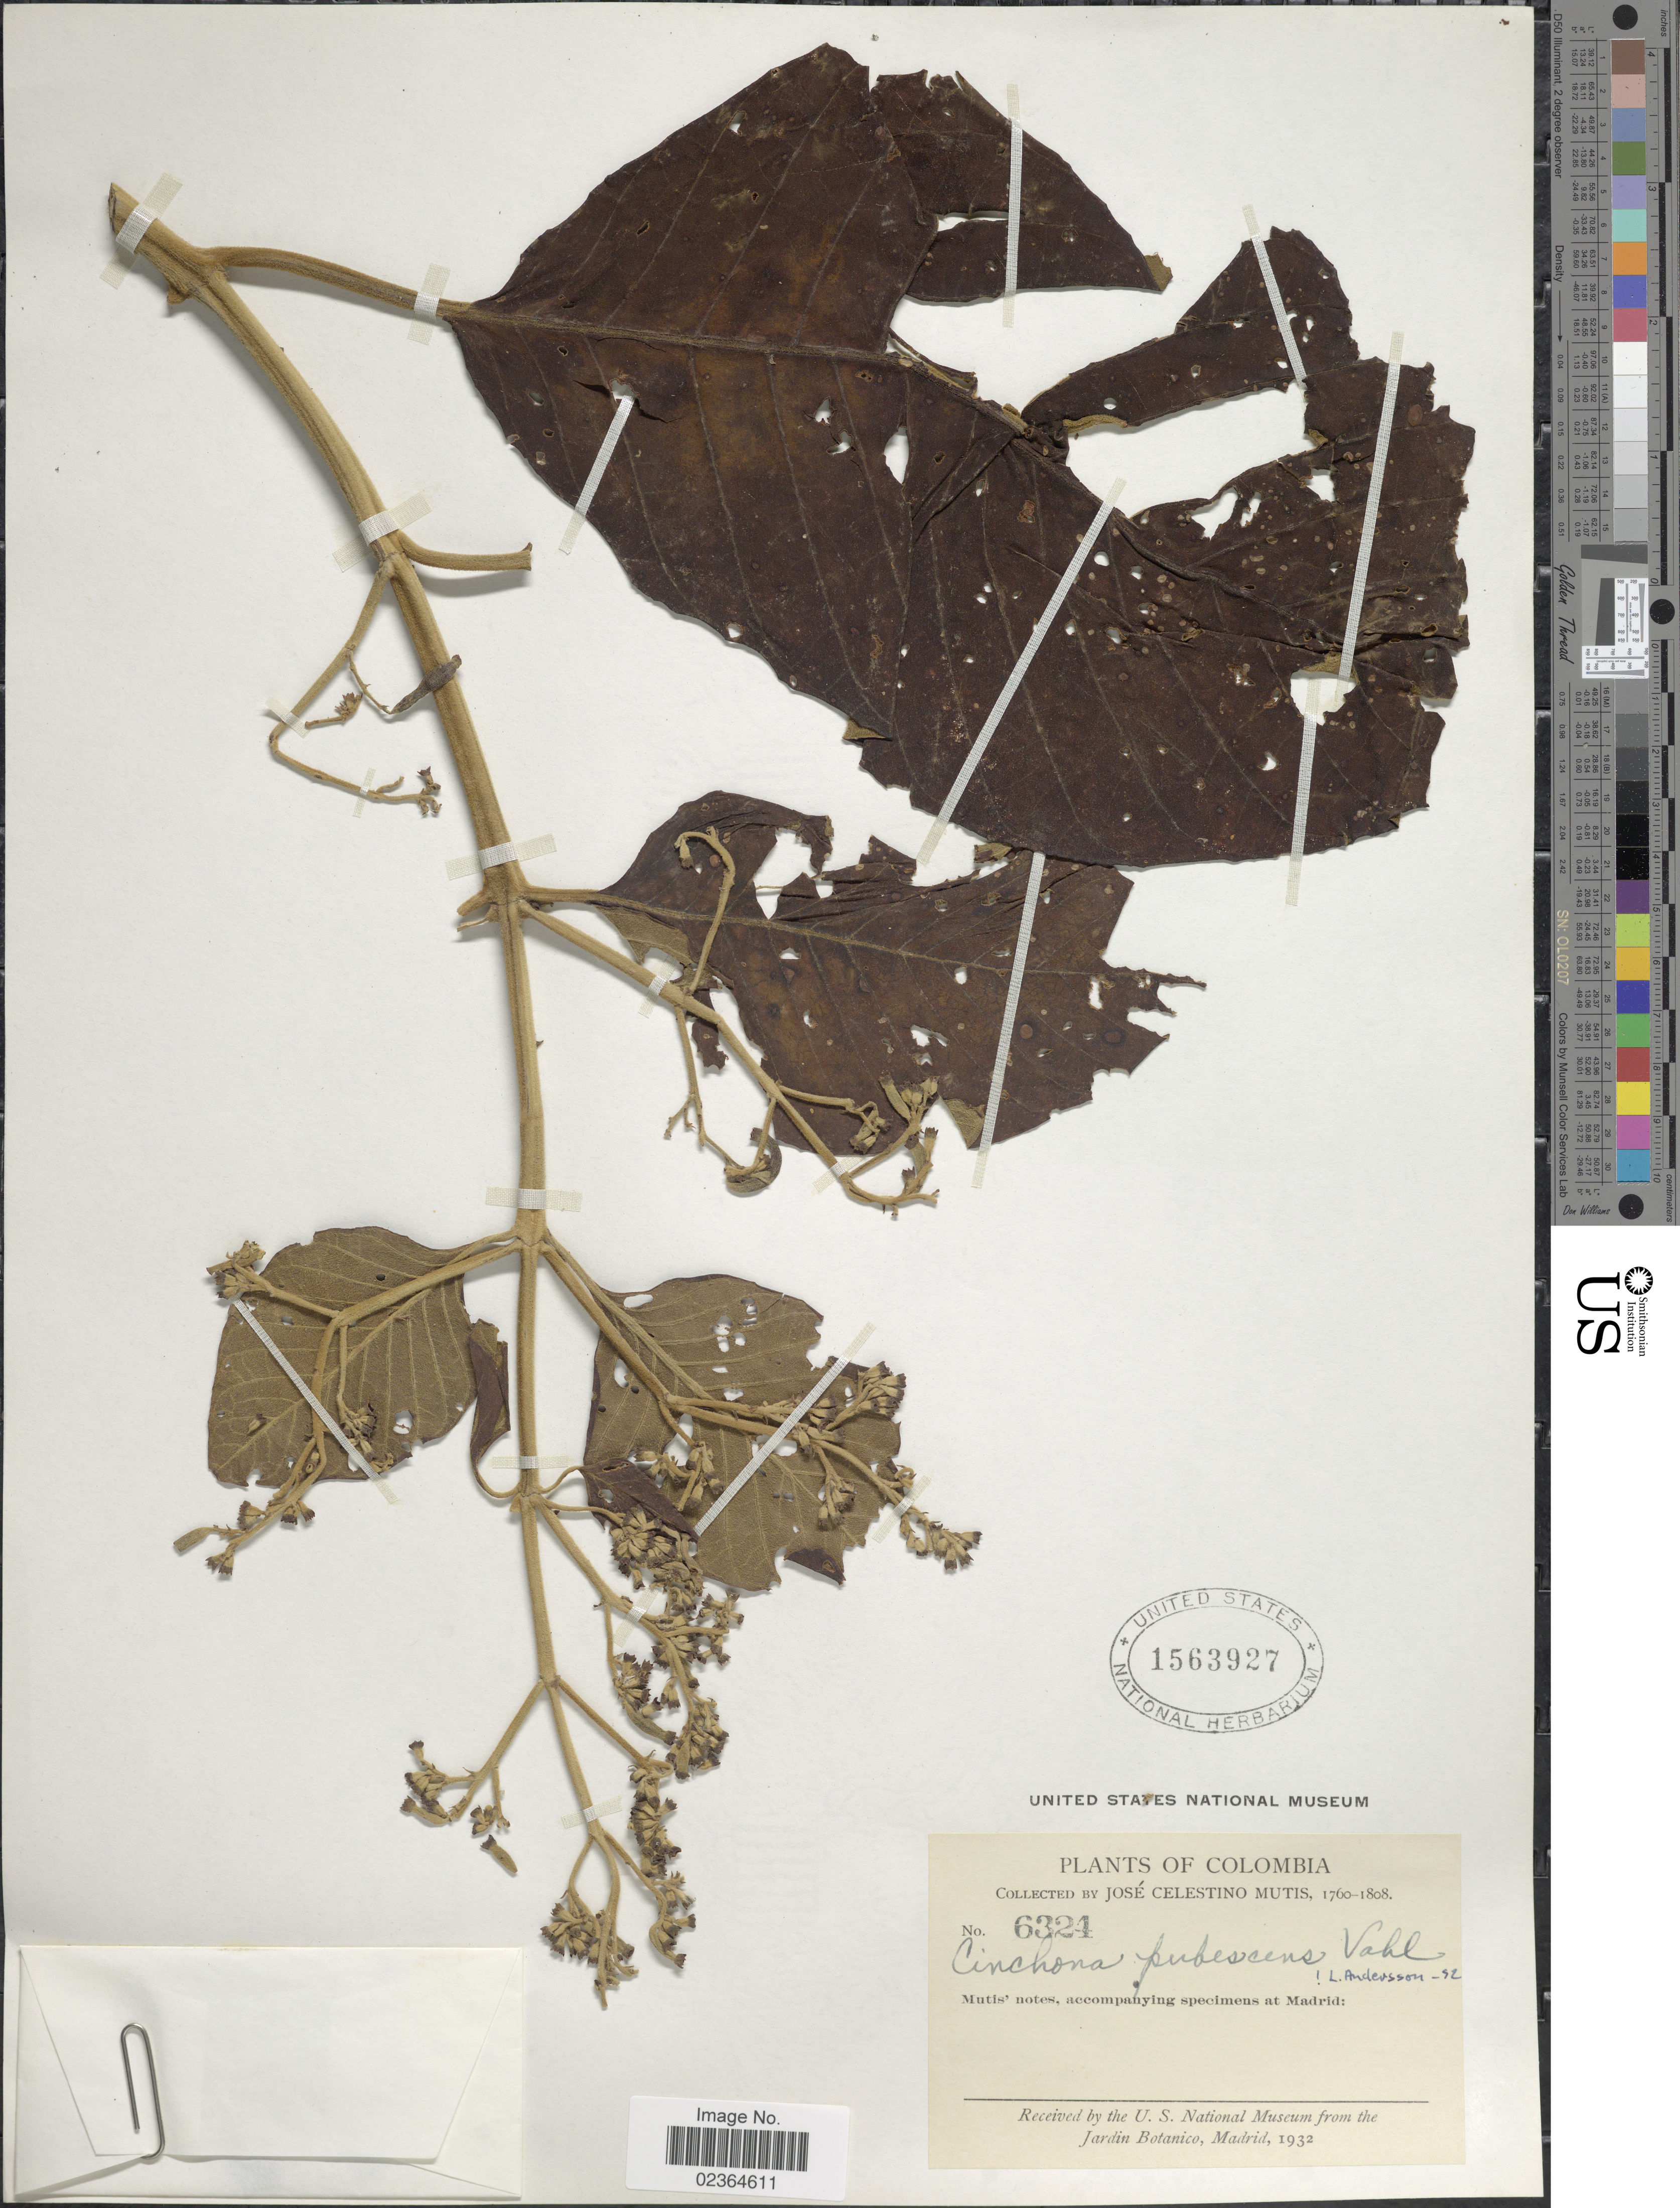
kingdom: Plantae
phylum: Tracheophyta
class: Magnoliopsida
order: Gentianales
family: Rubiaceae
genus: Cinchona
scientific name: Cinchona pubescens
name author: Vahl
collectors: J. C. B. Mutis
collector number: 6324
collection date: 1760/1808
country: Colombia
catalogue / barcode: US 1563927